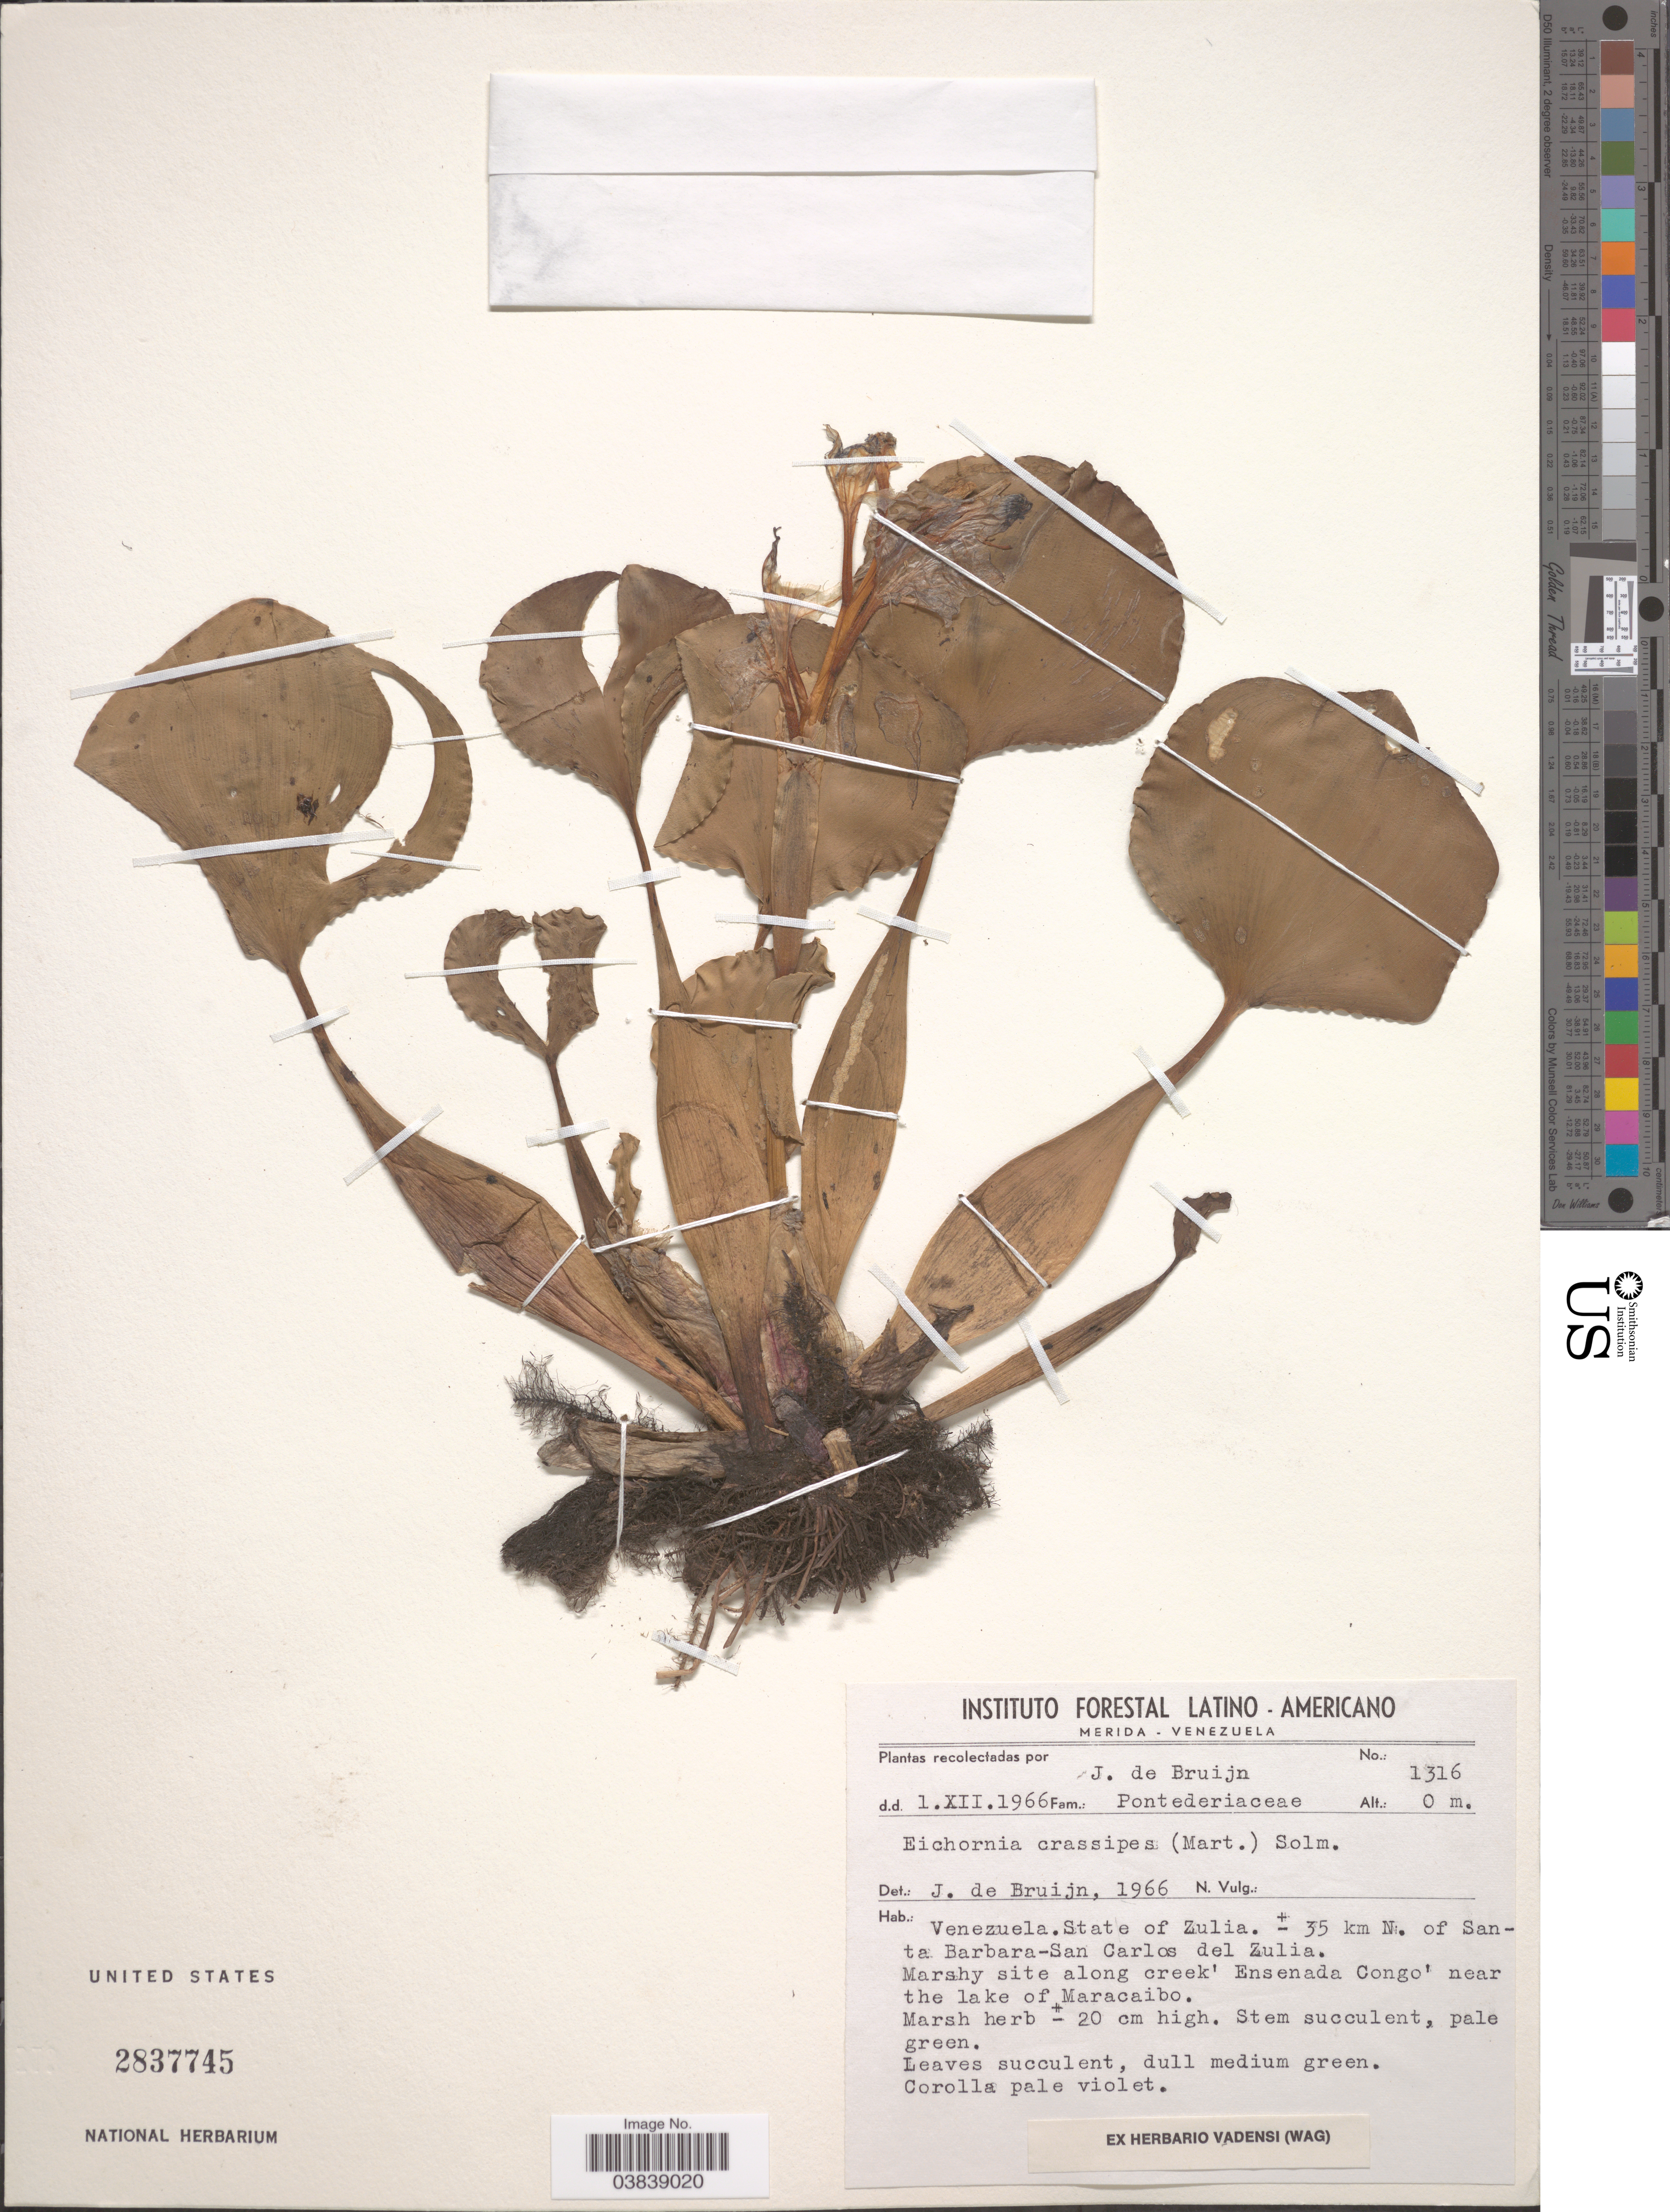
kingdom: Plantae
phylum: Tracheophyta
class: Liliopsida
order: Commelinales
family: Pontederiaceae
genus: Eichhornia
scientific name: Eichhornia crassipes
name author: (Mart.) Solms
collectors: J. Bruijn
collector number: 1316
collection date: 1966-12-01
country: Venezuela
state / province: Zulia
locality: ± 35 km N. of Santa Barbara-San Carlos del Zulia. Along creek 'Ensenada Congo' near the lake of Maracaibo.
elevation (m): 0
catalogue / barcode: US 2837745